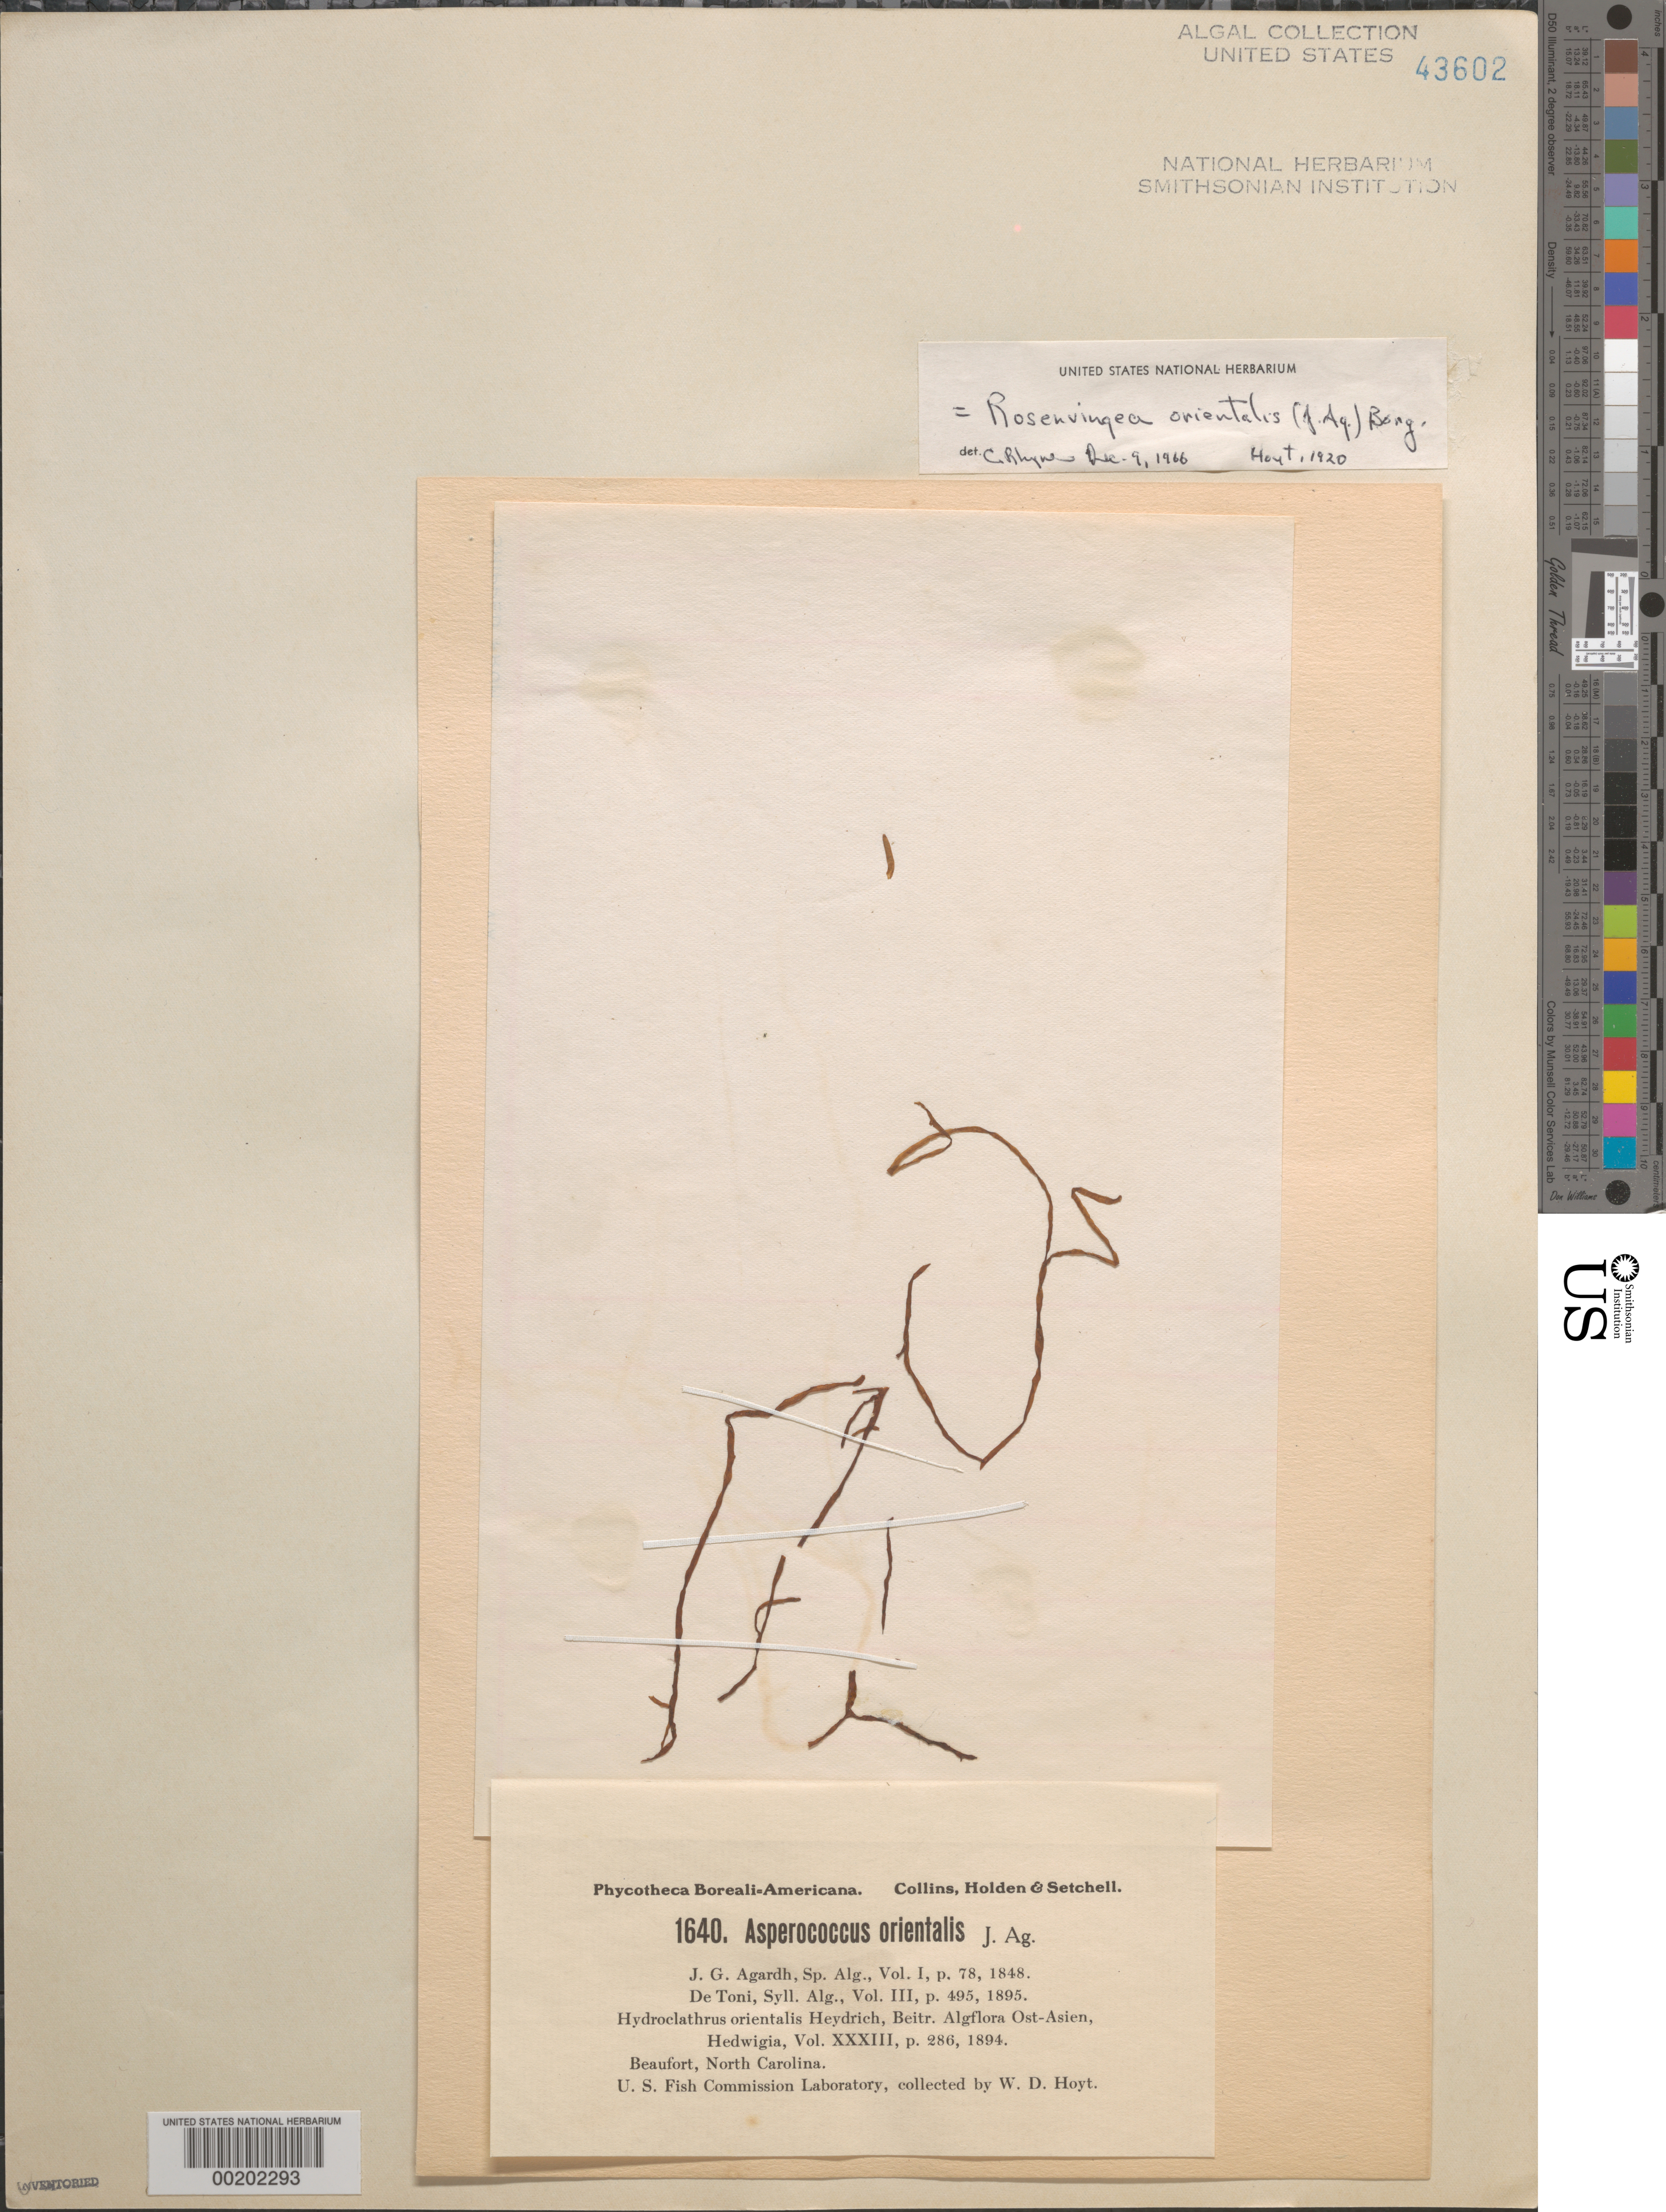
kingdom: Chromista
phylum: Ochrophyta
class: Phaeophyceae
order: Scytosiphonales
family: Scytosiphonaceae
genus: Rosenvingea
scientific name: Rosenvingea orientalis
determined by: Rhyne, C. F.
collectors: W. D. Hoyt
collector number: PB-A 1640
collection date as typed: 19--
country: United States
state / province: North Carolina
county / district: Carteret County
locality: Beaufort, US Fish Commission laboratory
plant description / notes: Collins, Holden & Setchell, Phycotheca Boreali-Americana, as Asperococcus orientalis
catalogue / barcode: US 43602